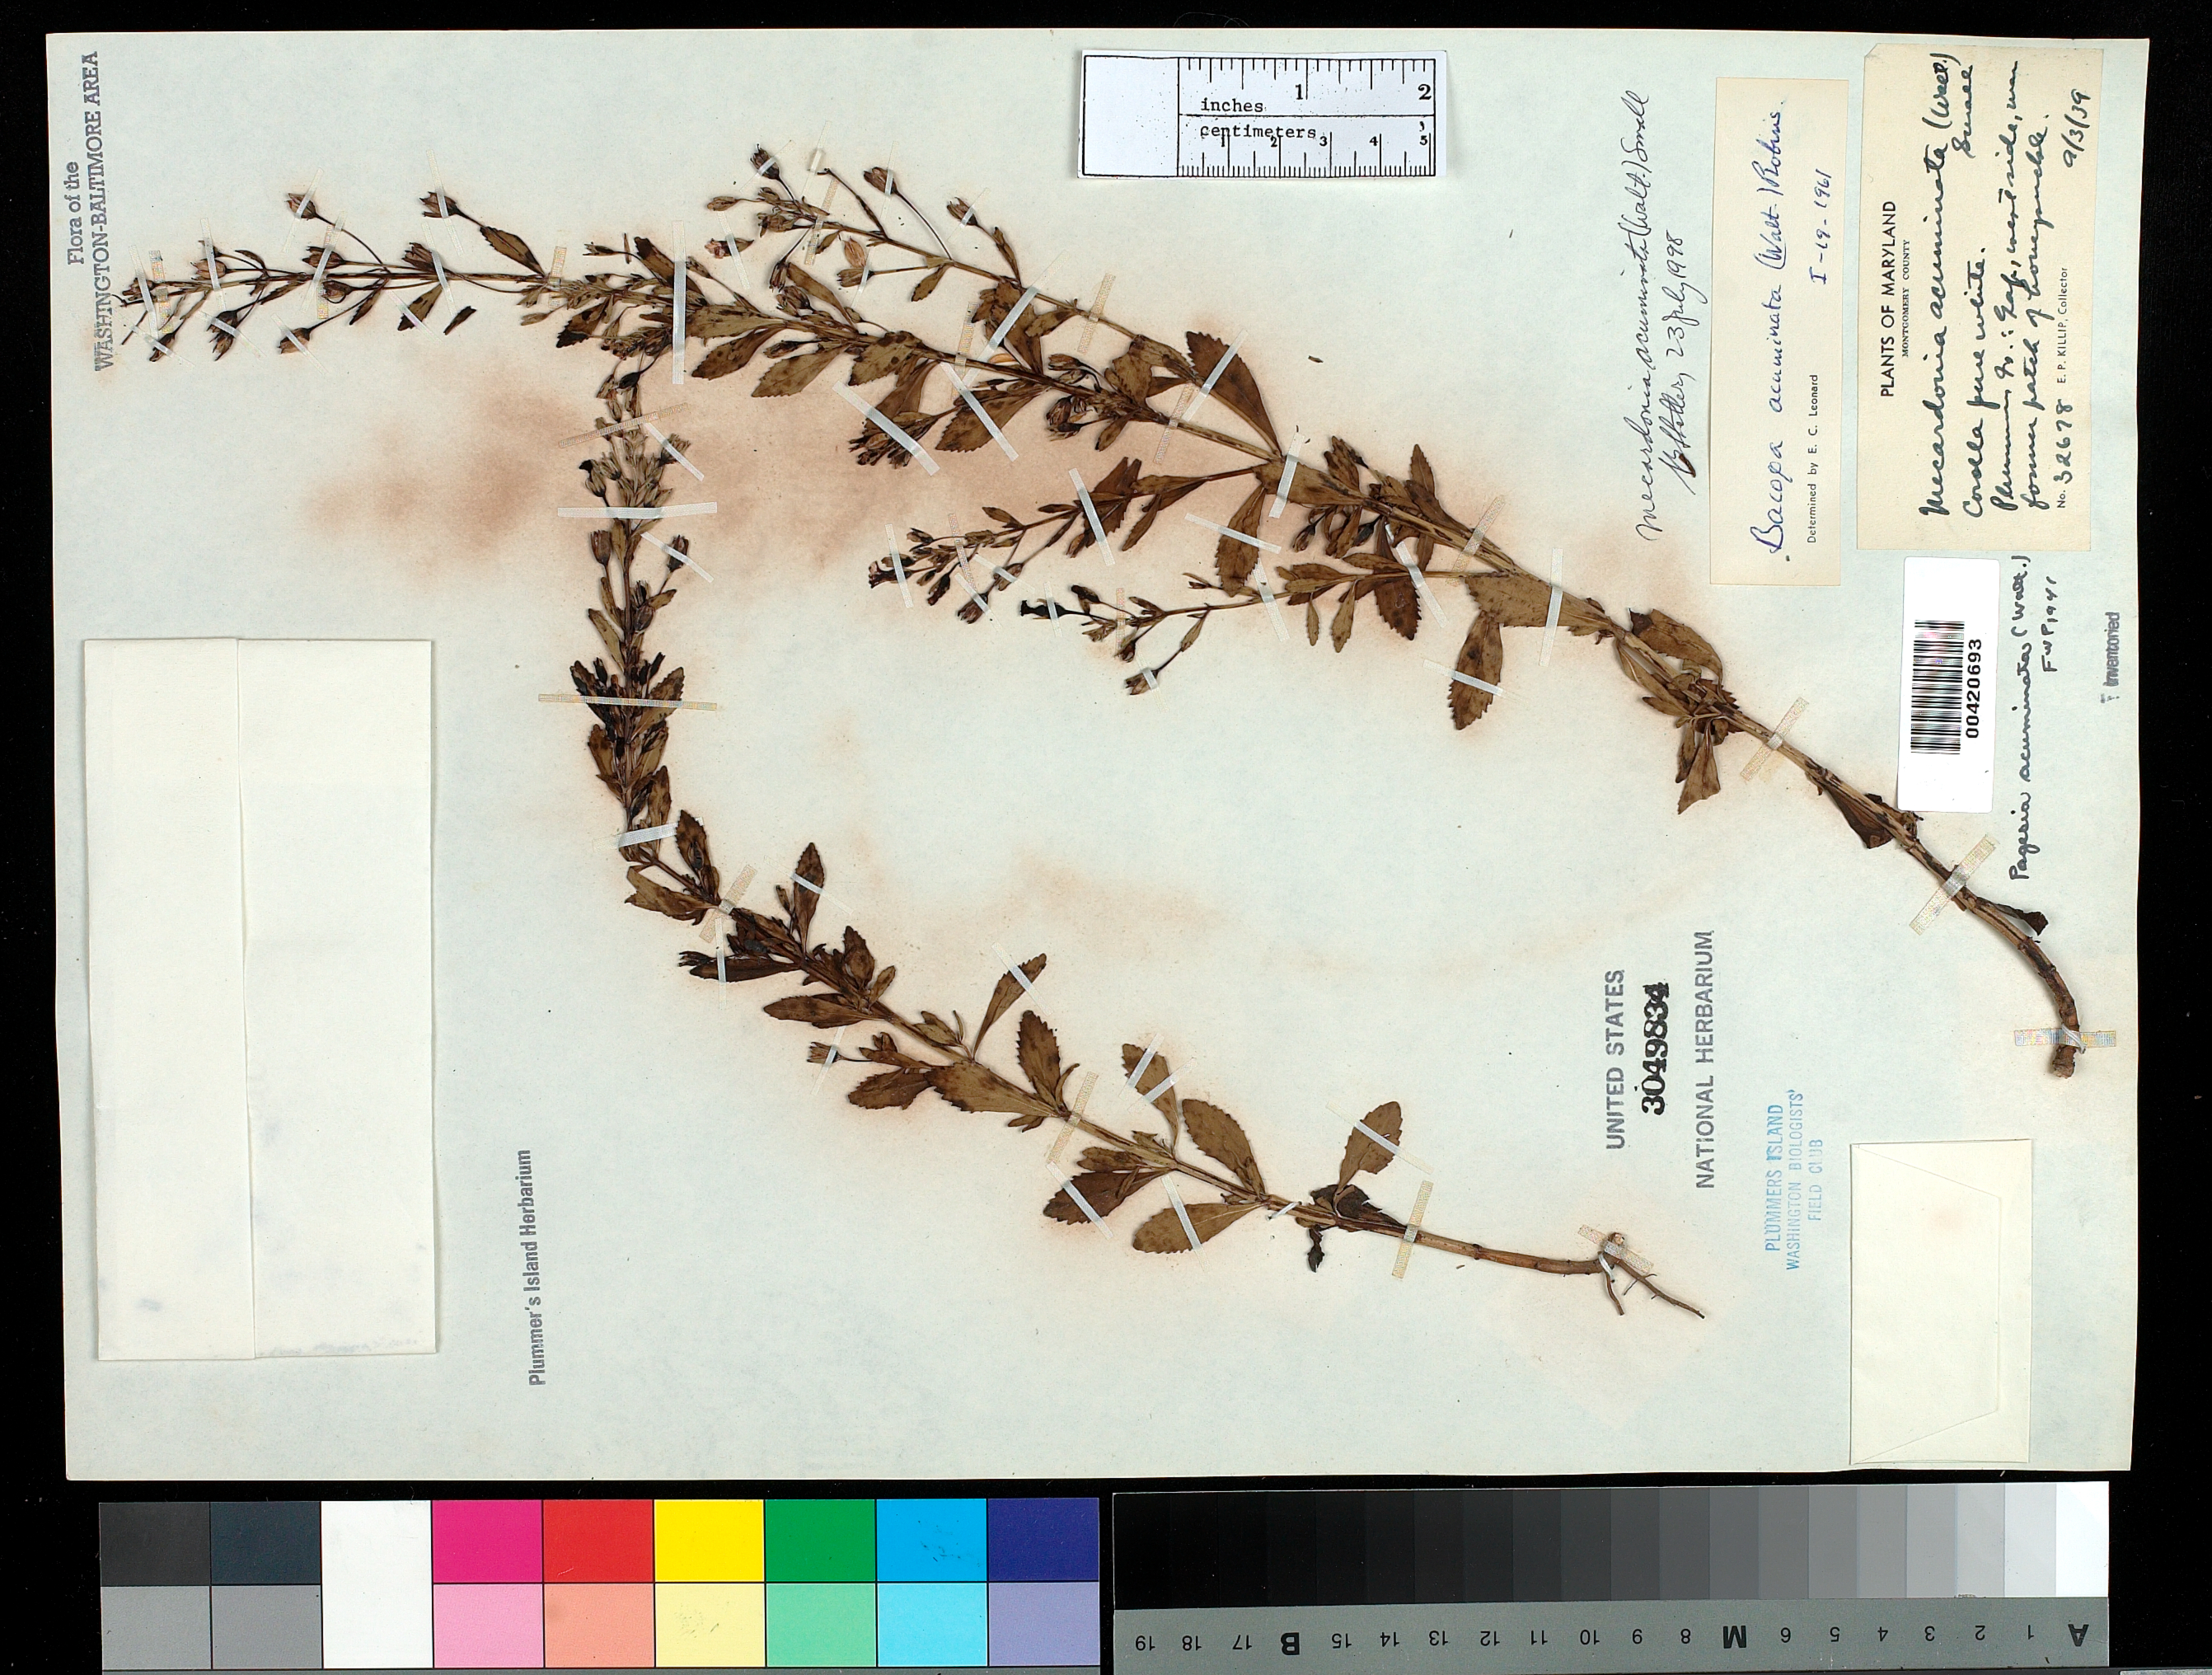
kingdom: Plantae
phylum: Tracheophyta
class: Magnoliopsida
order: Lamiales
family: Plantaginaceae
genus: Mecardonia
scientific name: Mecardonia acuminata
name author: (Walter) Small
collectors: E. P. Killip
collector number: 32678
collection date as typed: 03 Sep 1939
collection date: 1939-09-03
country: United States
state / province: Maryland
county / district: Montgomery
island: Plummers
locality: Plummer's Island; Gap, west side C. & O. Canal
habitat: Near former patch of honeysuckle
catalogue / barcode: US 3049834